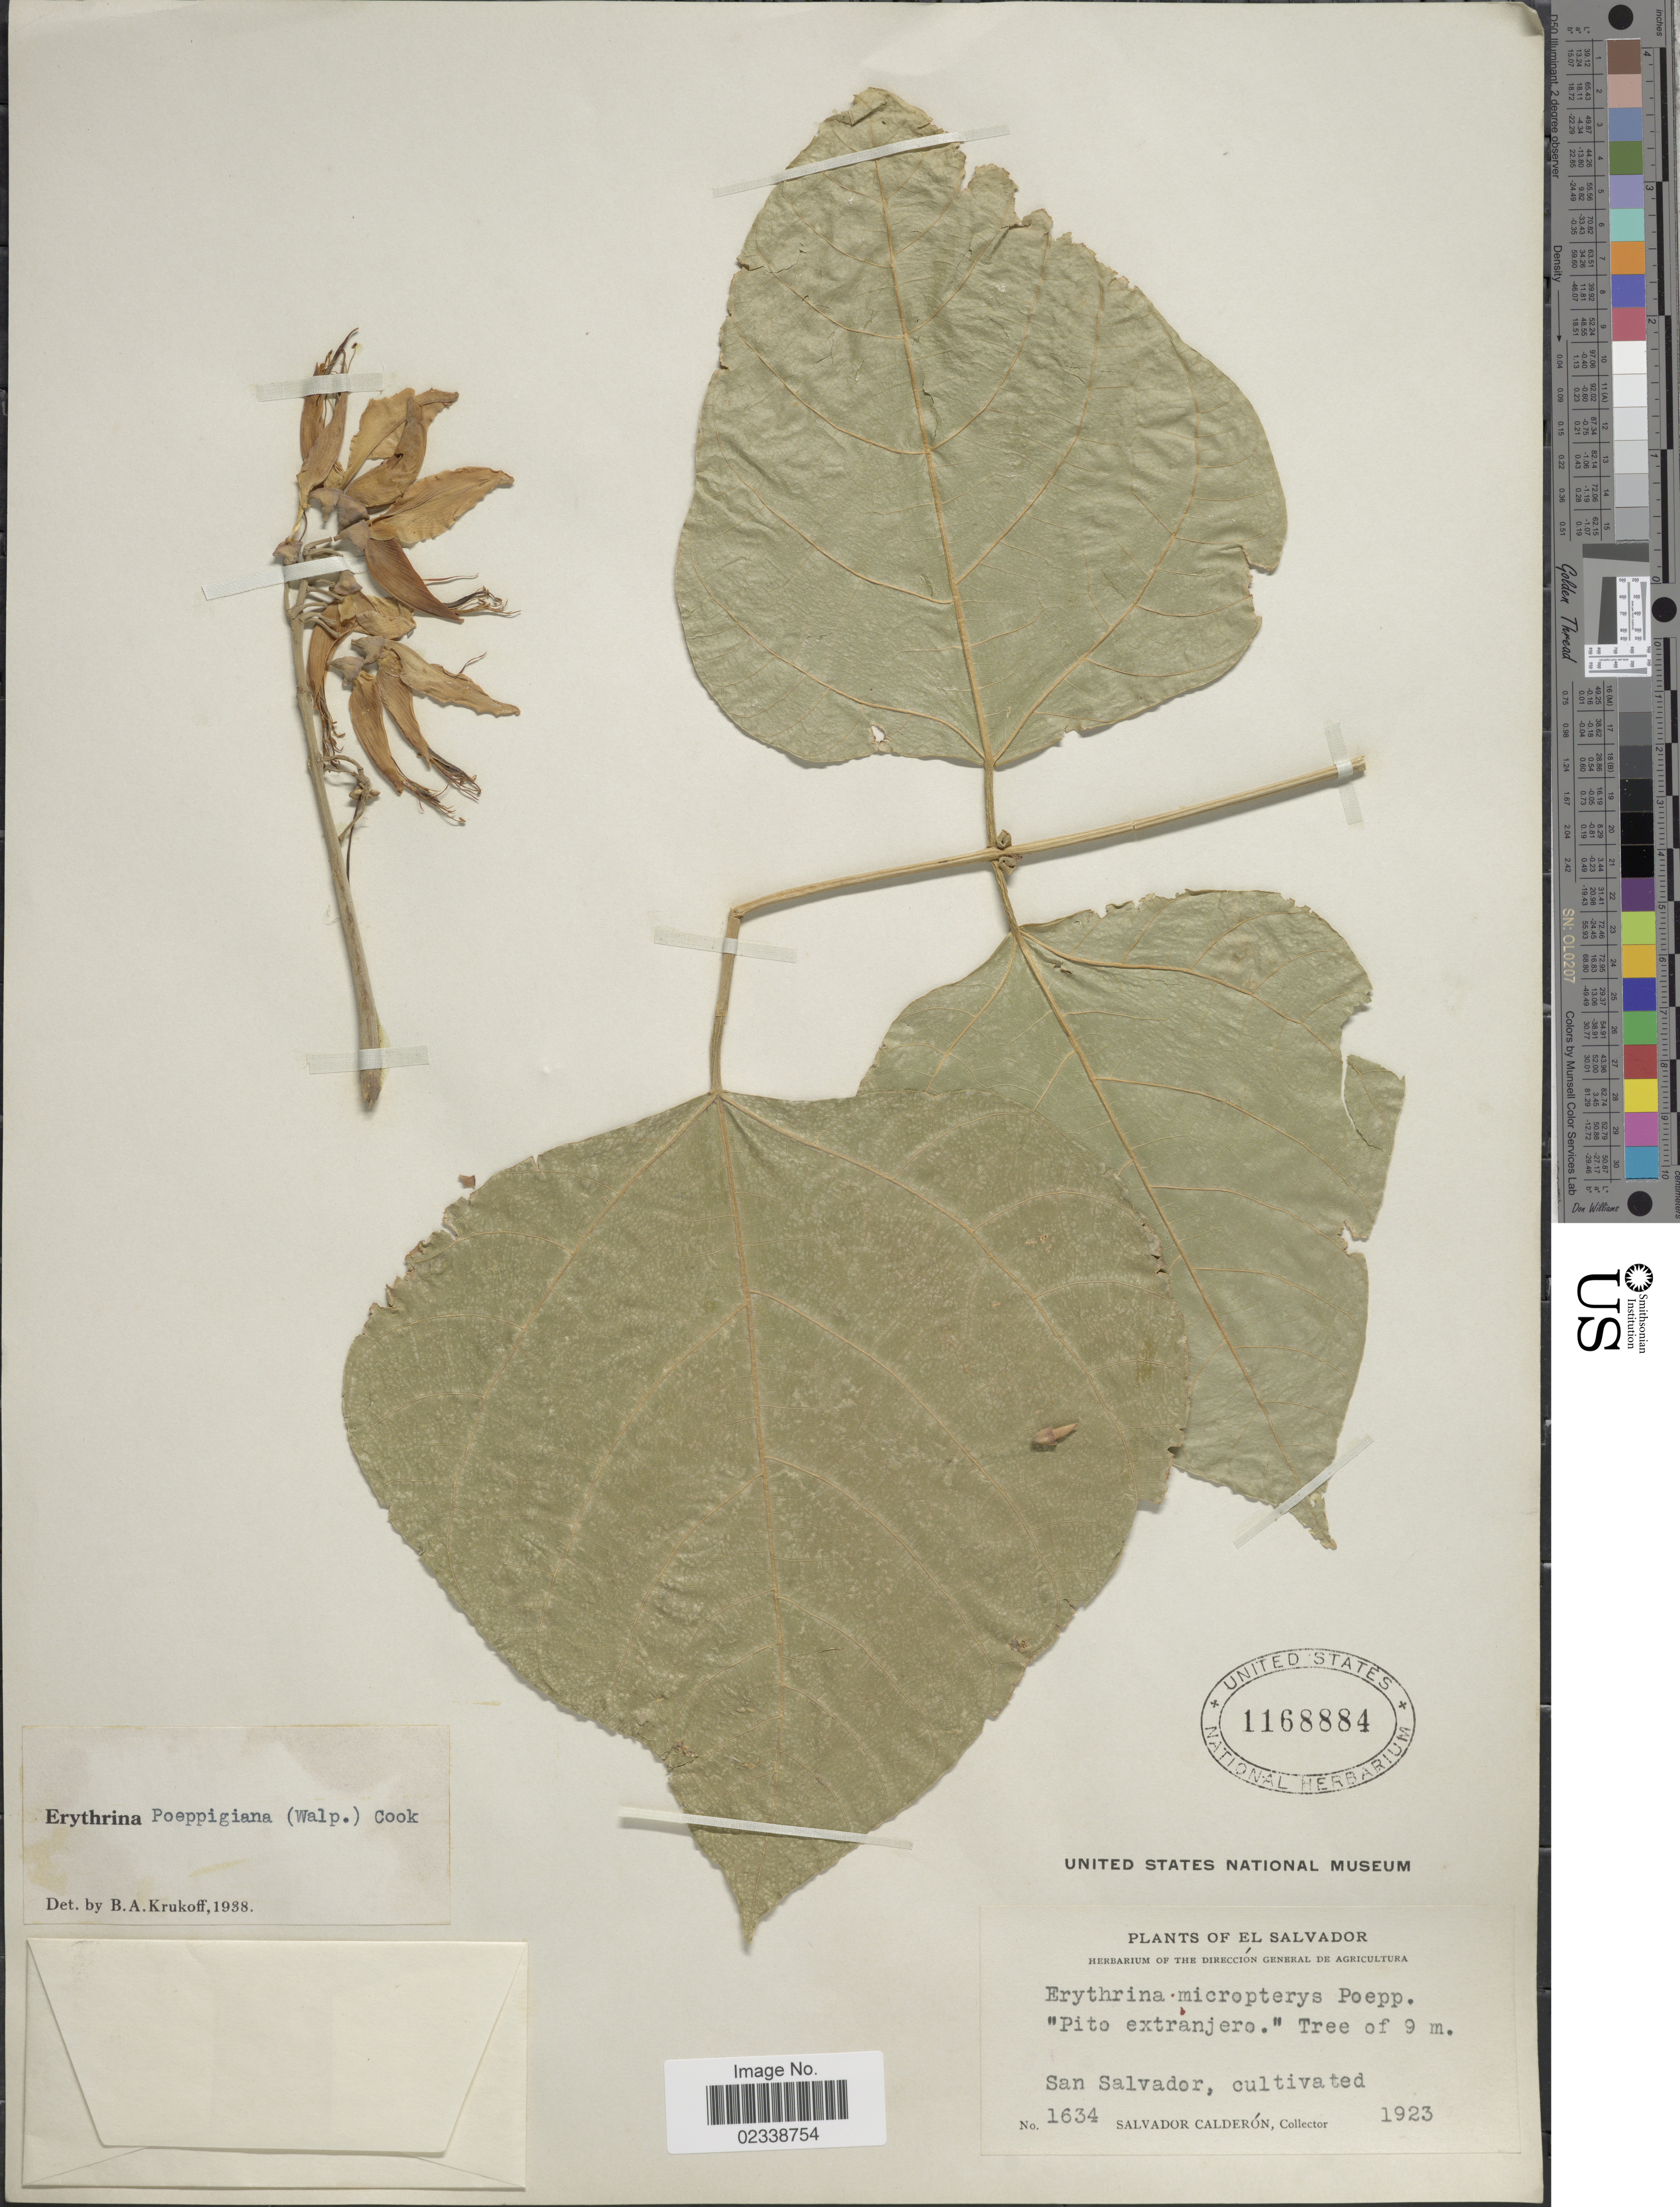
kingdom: Plantae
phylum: Tracheophyta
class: Magnoliopsida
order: Fabales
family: Fabaceae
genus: Erythrina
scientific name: Erythrina poeppigiana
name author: (Walp.) O.F. Cook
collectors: S. Calderón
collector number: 1634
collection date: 1923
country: El Salvador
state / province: San Salvador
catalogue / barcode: US 1168884